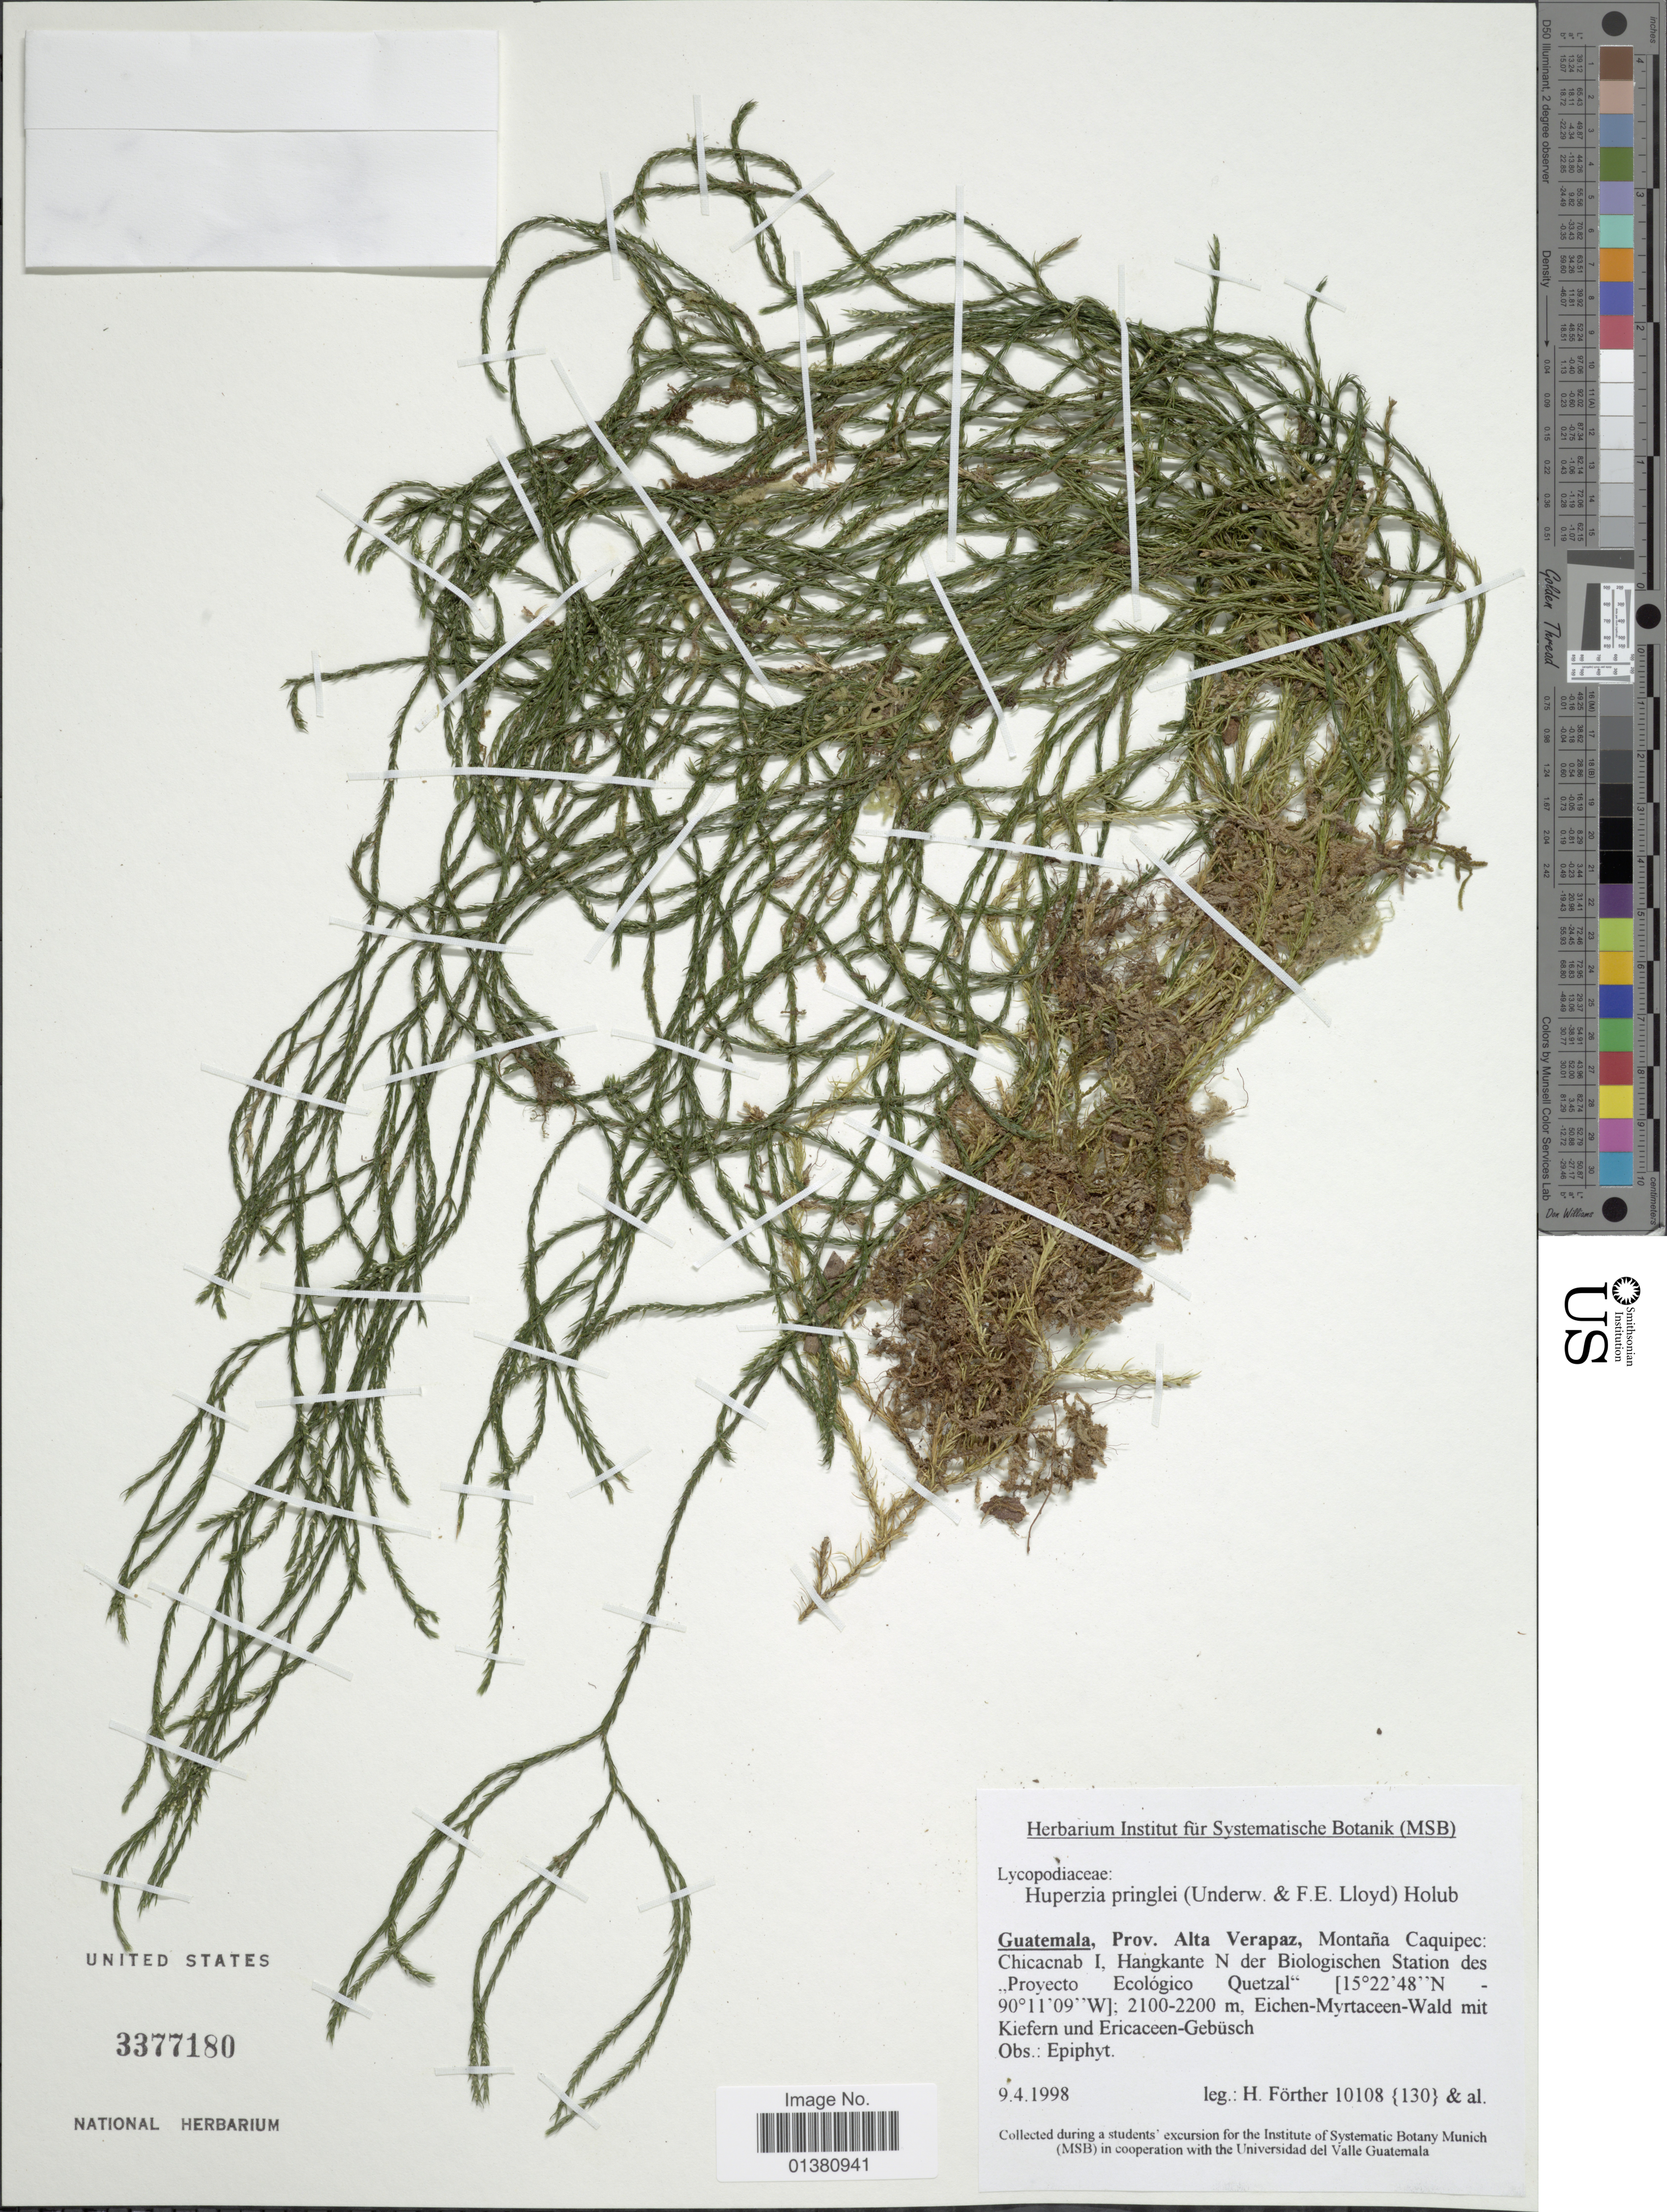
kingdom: Plantae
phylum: Tracheophyta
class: Lycopodiopsida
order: Lycopodiales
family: Lycopodiaceae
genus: Phlegmariurus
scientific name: Phlegmariurus pringlei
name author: (Underw. & F.E. Lloyd) B. Øllg.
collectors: H. Förther & et al.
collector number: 130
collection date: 1998-04-09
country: Guatemala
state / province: Alta Verapaz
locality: Prov. Alta Verapaz, Montañ Caquipec: Chicacnab I, Hangkante N der Biologischen Station des ,,Proyecto Ecologico Quetzal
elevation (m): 2100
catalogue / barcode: US 3377180